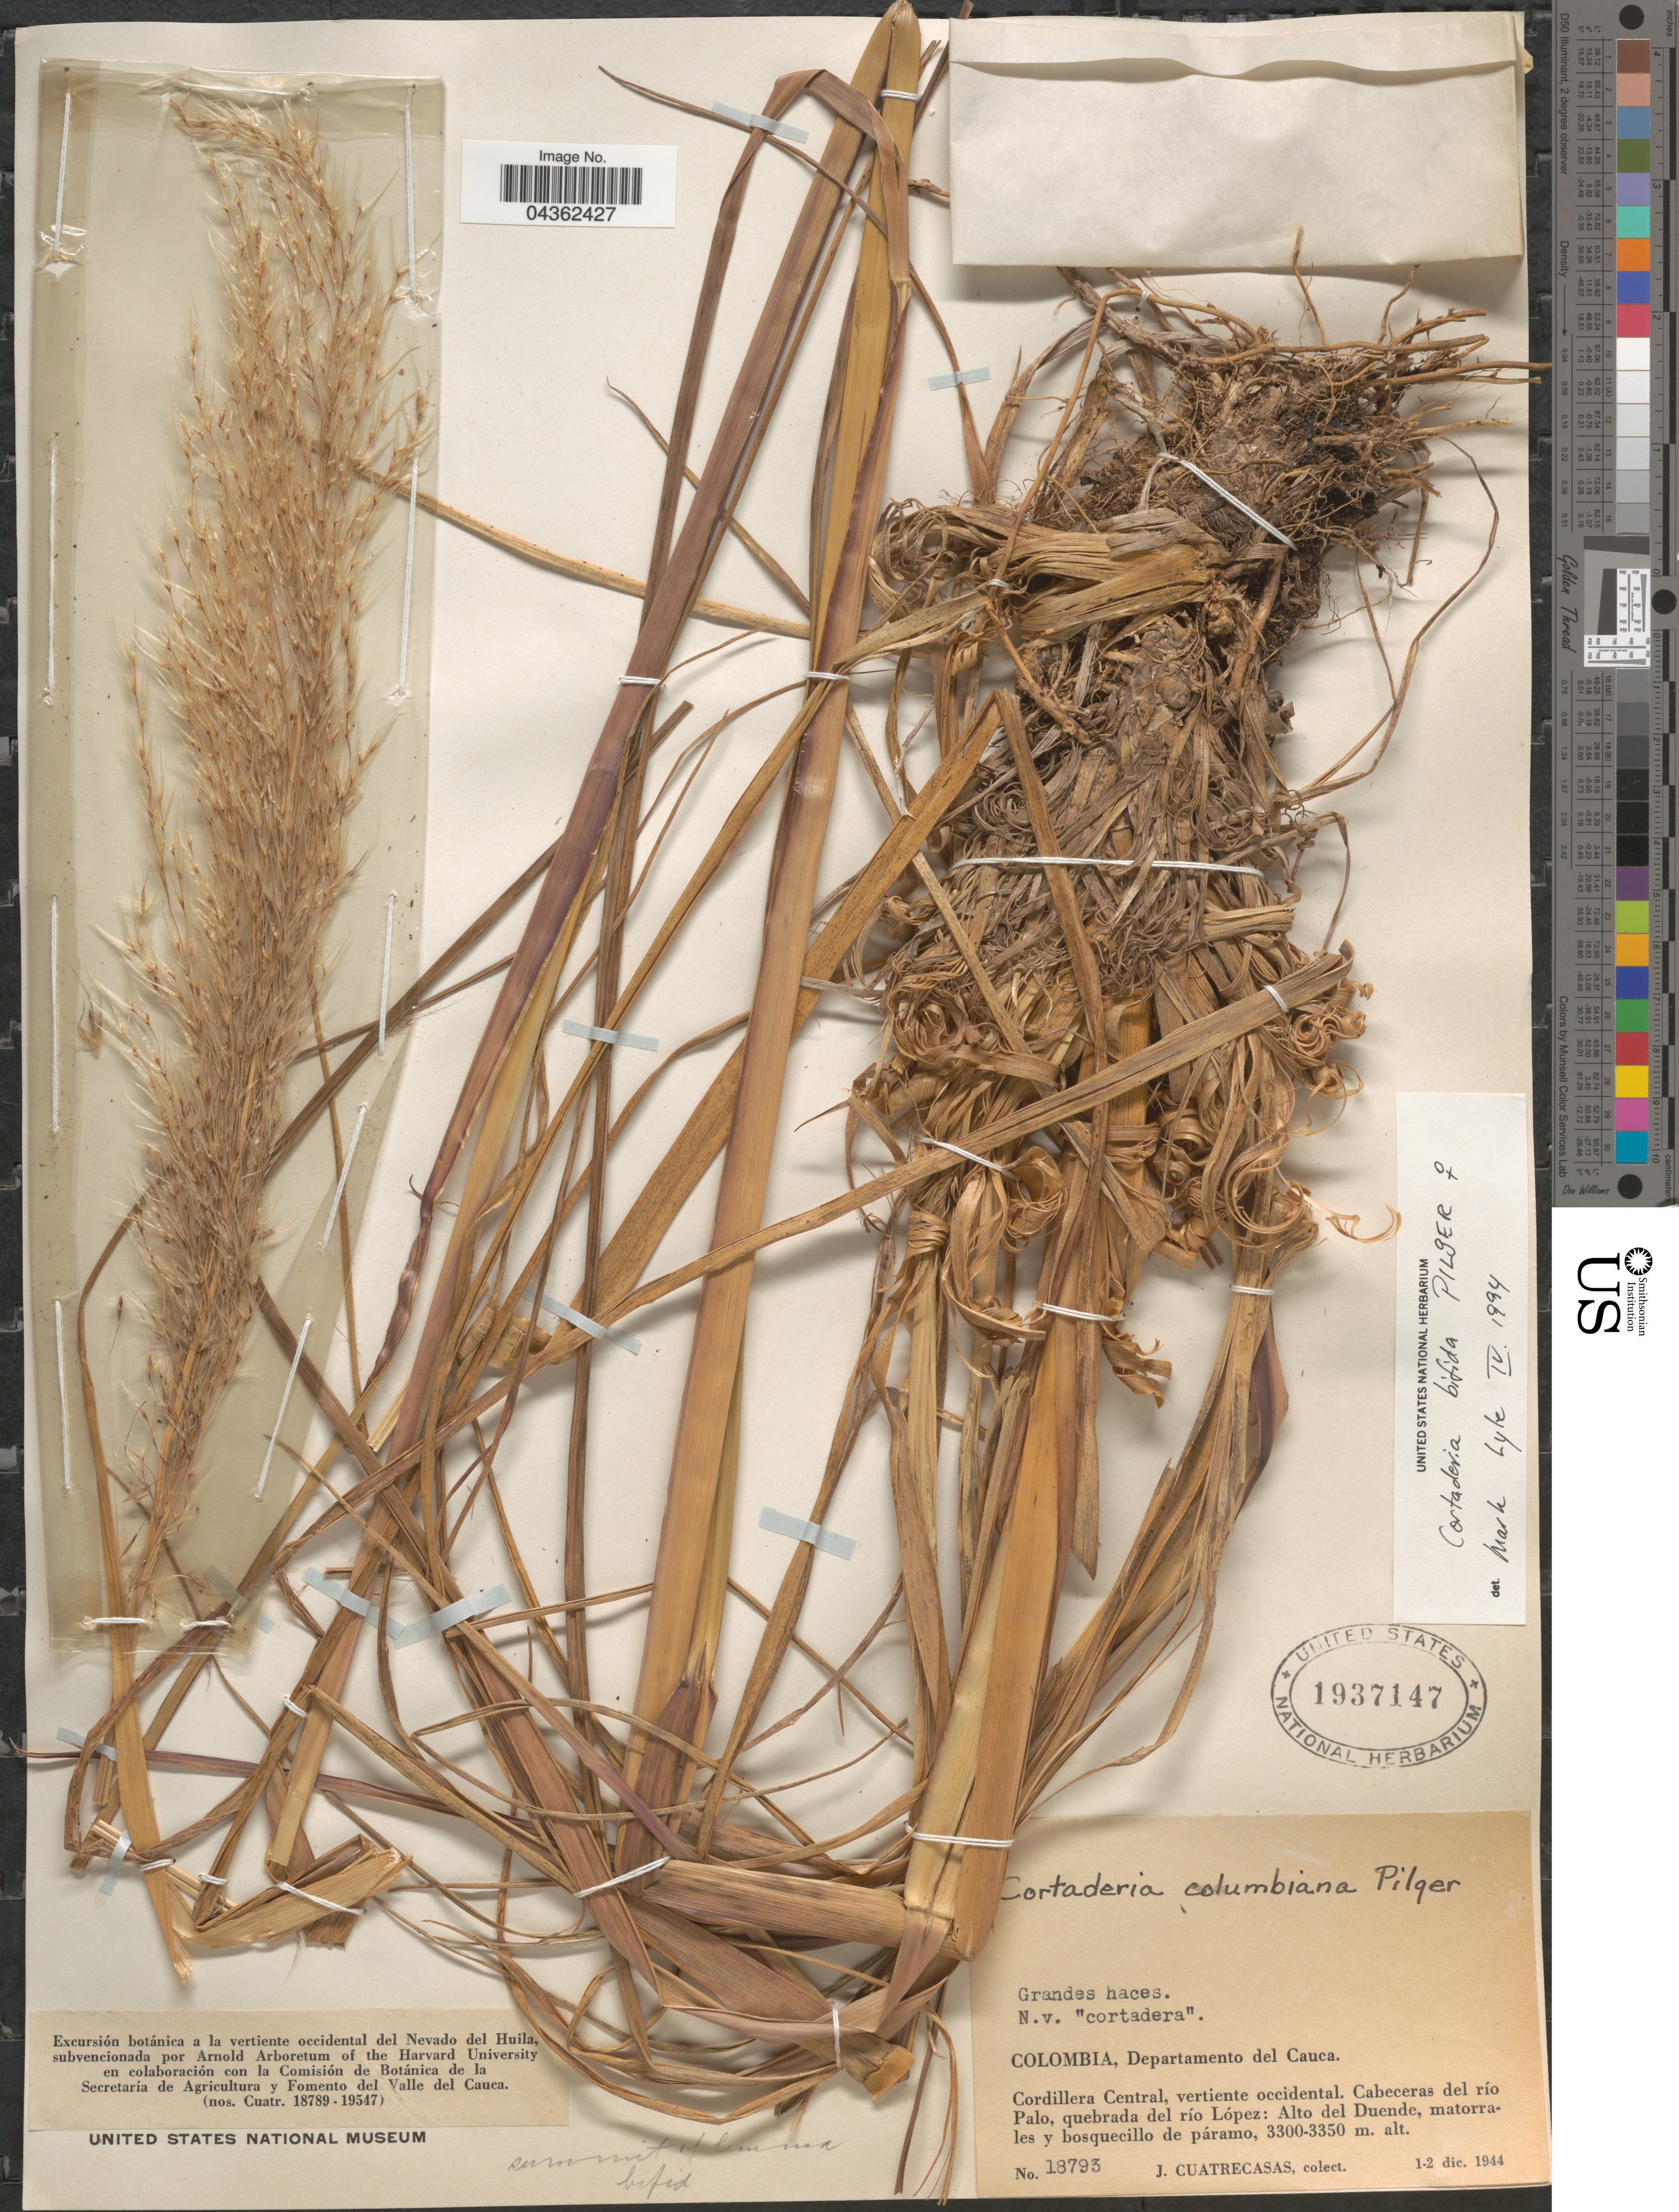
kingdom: Plantae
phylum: Tracheophyta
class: Liliopsida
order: Poales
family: Poaceae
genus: Cortaderia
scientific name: Cortaderia bifida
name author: Pilg.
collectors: J. Cuatrecasas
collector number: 18793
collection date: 1944-12-01/1944-12-02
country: Colombia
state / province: Cauca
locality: Excursión botánica a la vertiente occidental del Nevado del Huila. Departamento del Cauca. Cordillera Central, vertiente occidental. Cabeceras del río Palo, quebrada del río López: Alto del Duende.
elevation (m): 3300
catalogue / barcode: US 1937147